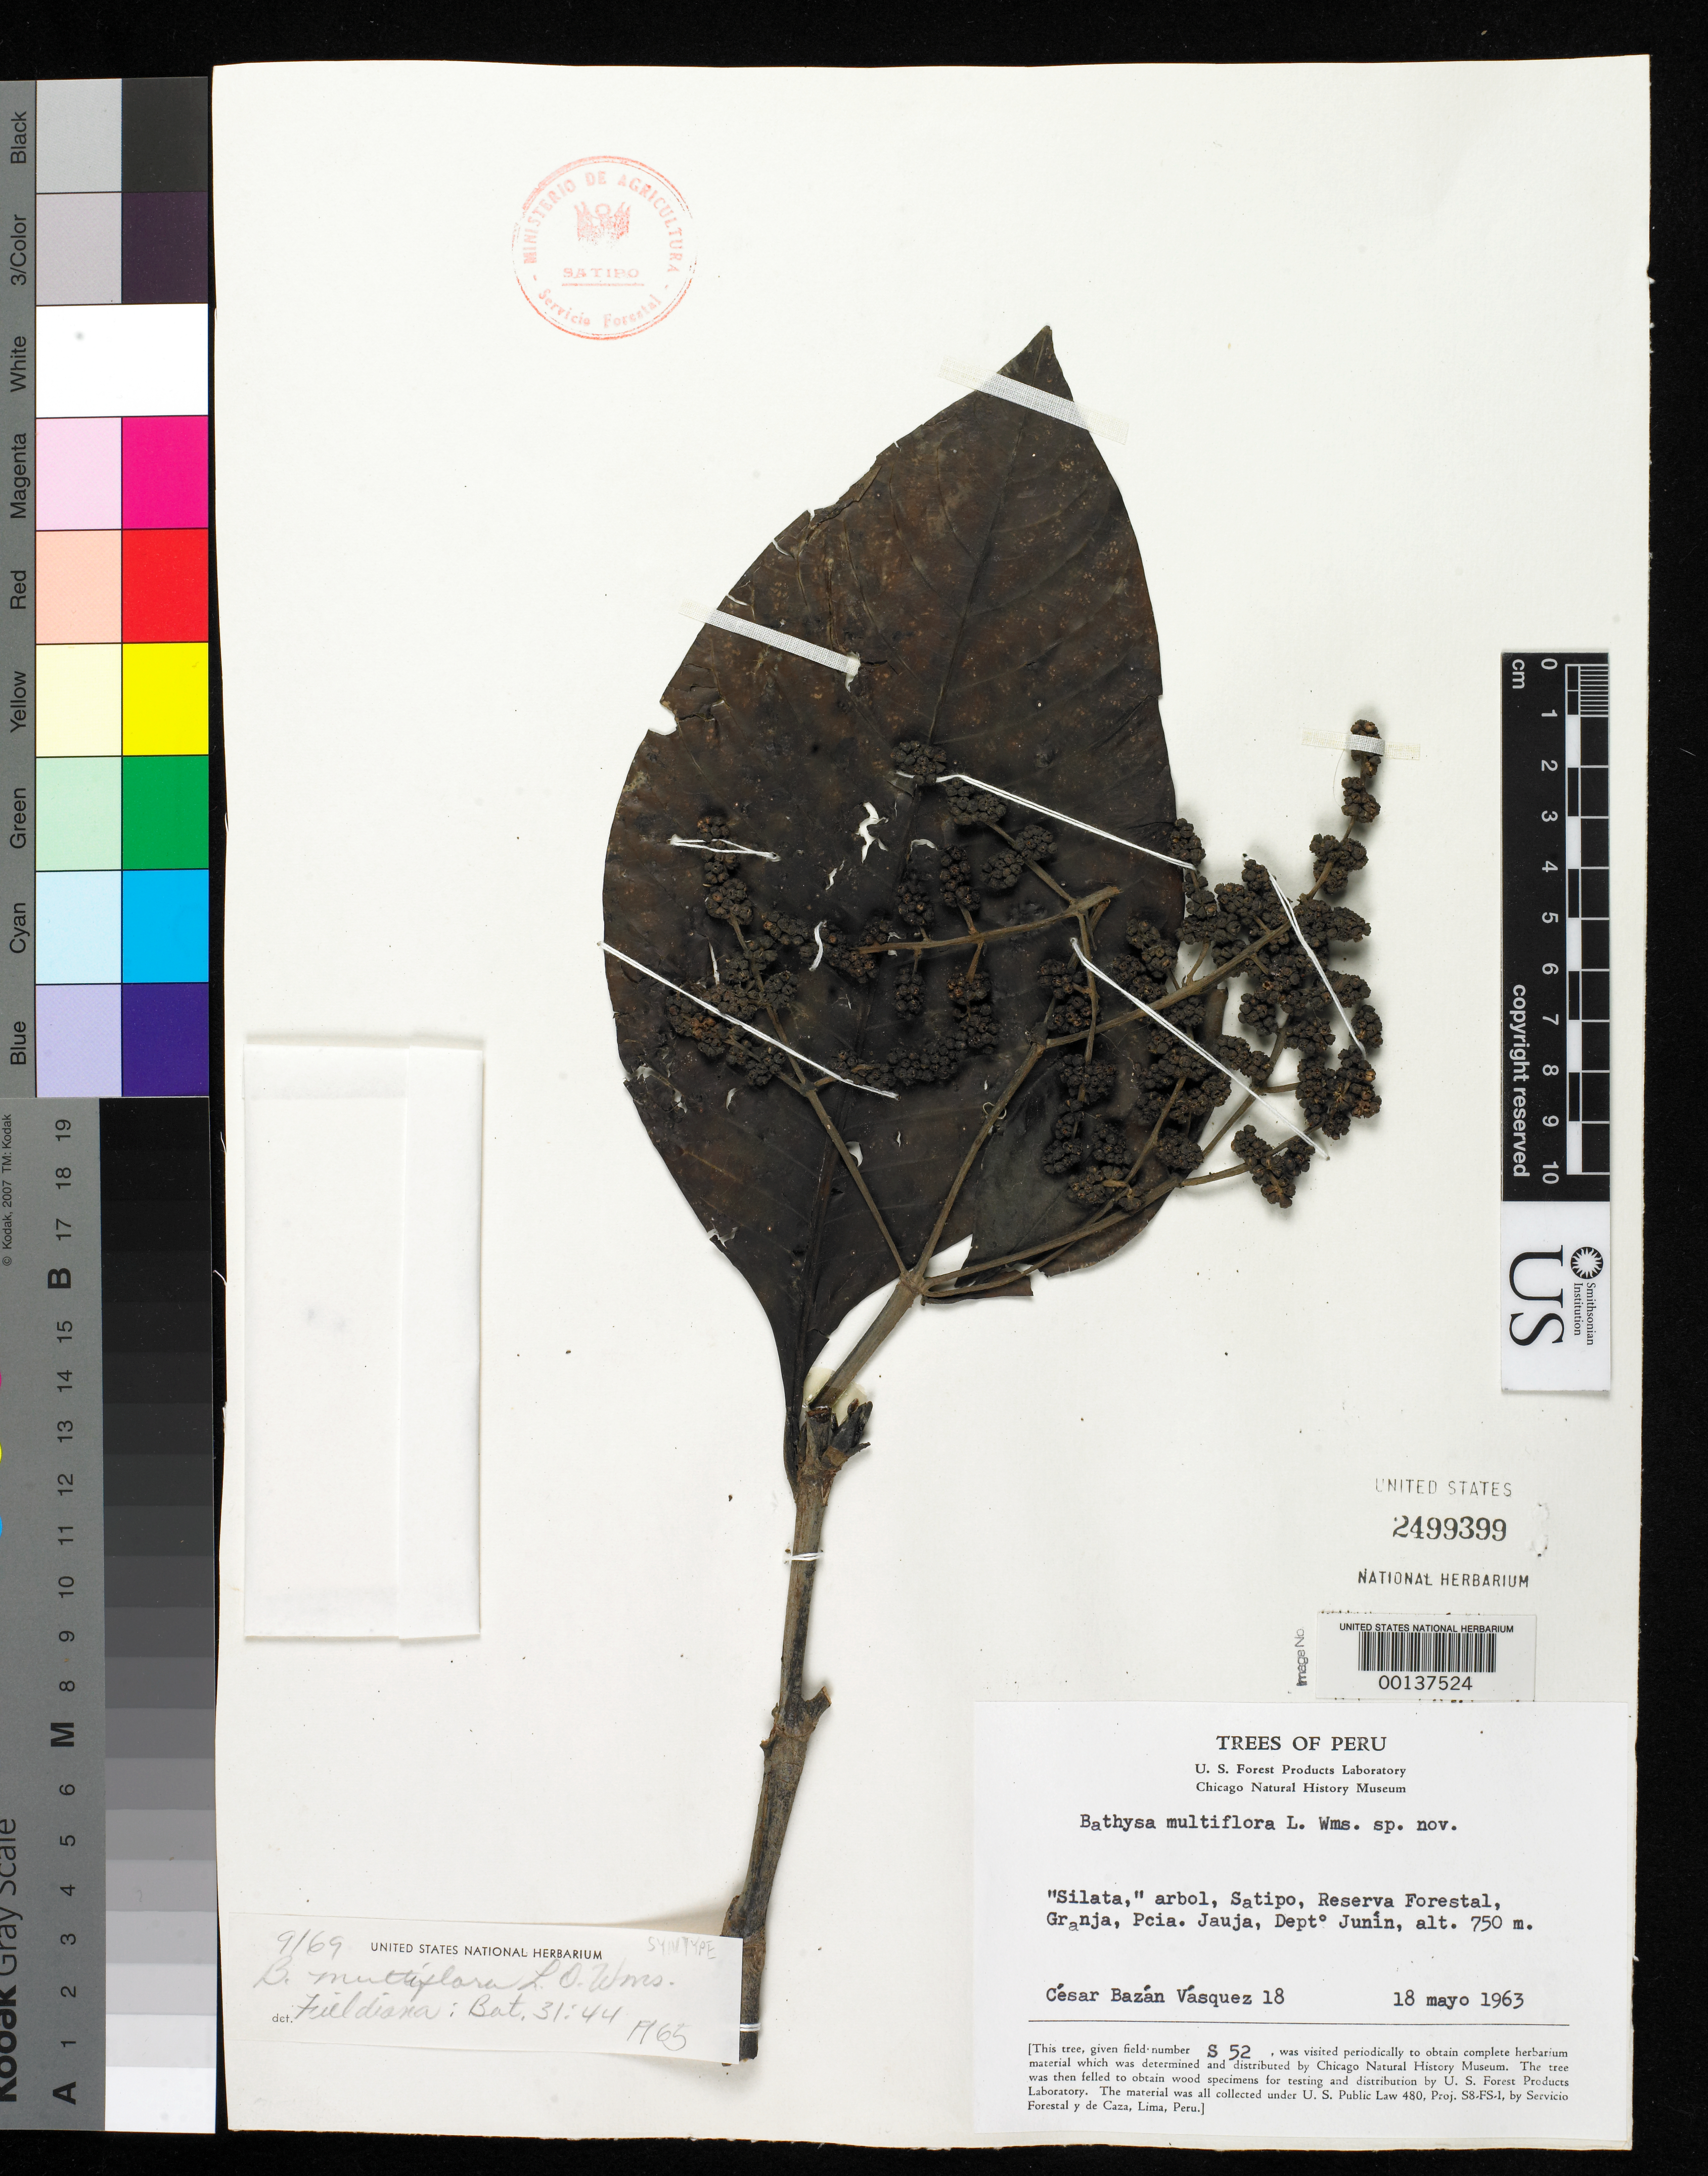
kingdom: Plantae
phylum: Tracheophyta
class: Magnoliopsida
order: Gentianales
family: Rubiaceae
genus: Bathysa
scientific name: Bathysa multiflora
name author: L.O. Williams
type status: Syntype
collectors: C. Bazan-Vasquez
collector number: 18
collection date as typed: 18 May 1963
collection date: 1963-05-18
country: Peru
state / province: Junín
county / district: Jauja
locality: Satipo.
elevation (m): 800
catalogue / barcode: US 2499399